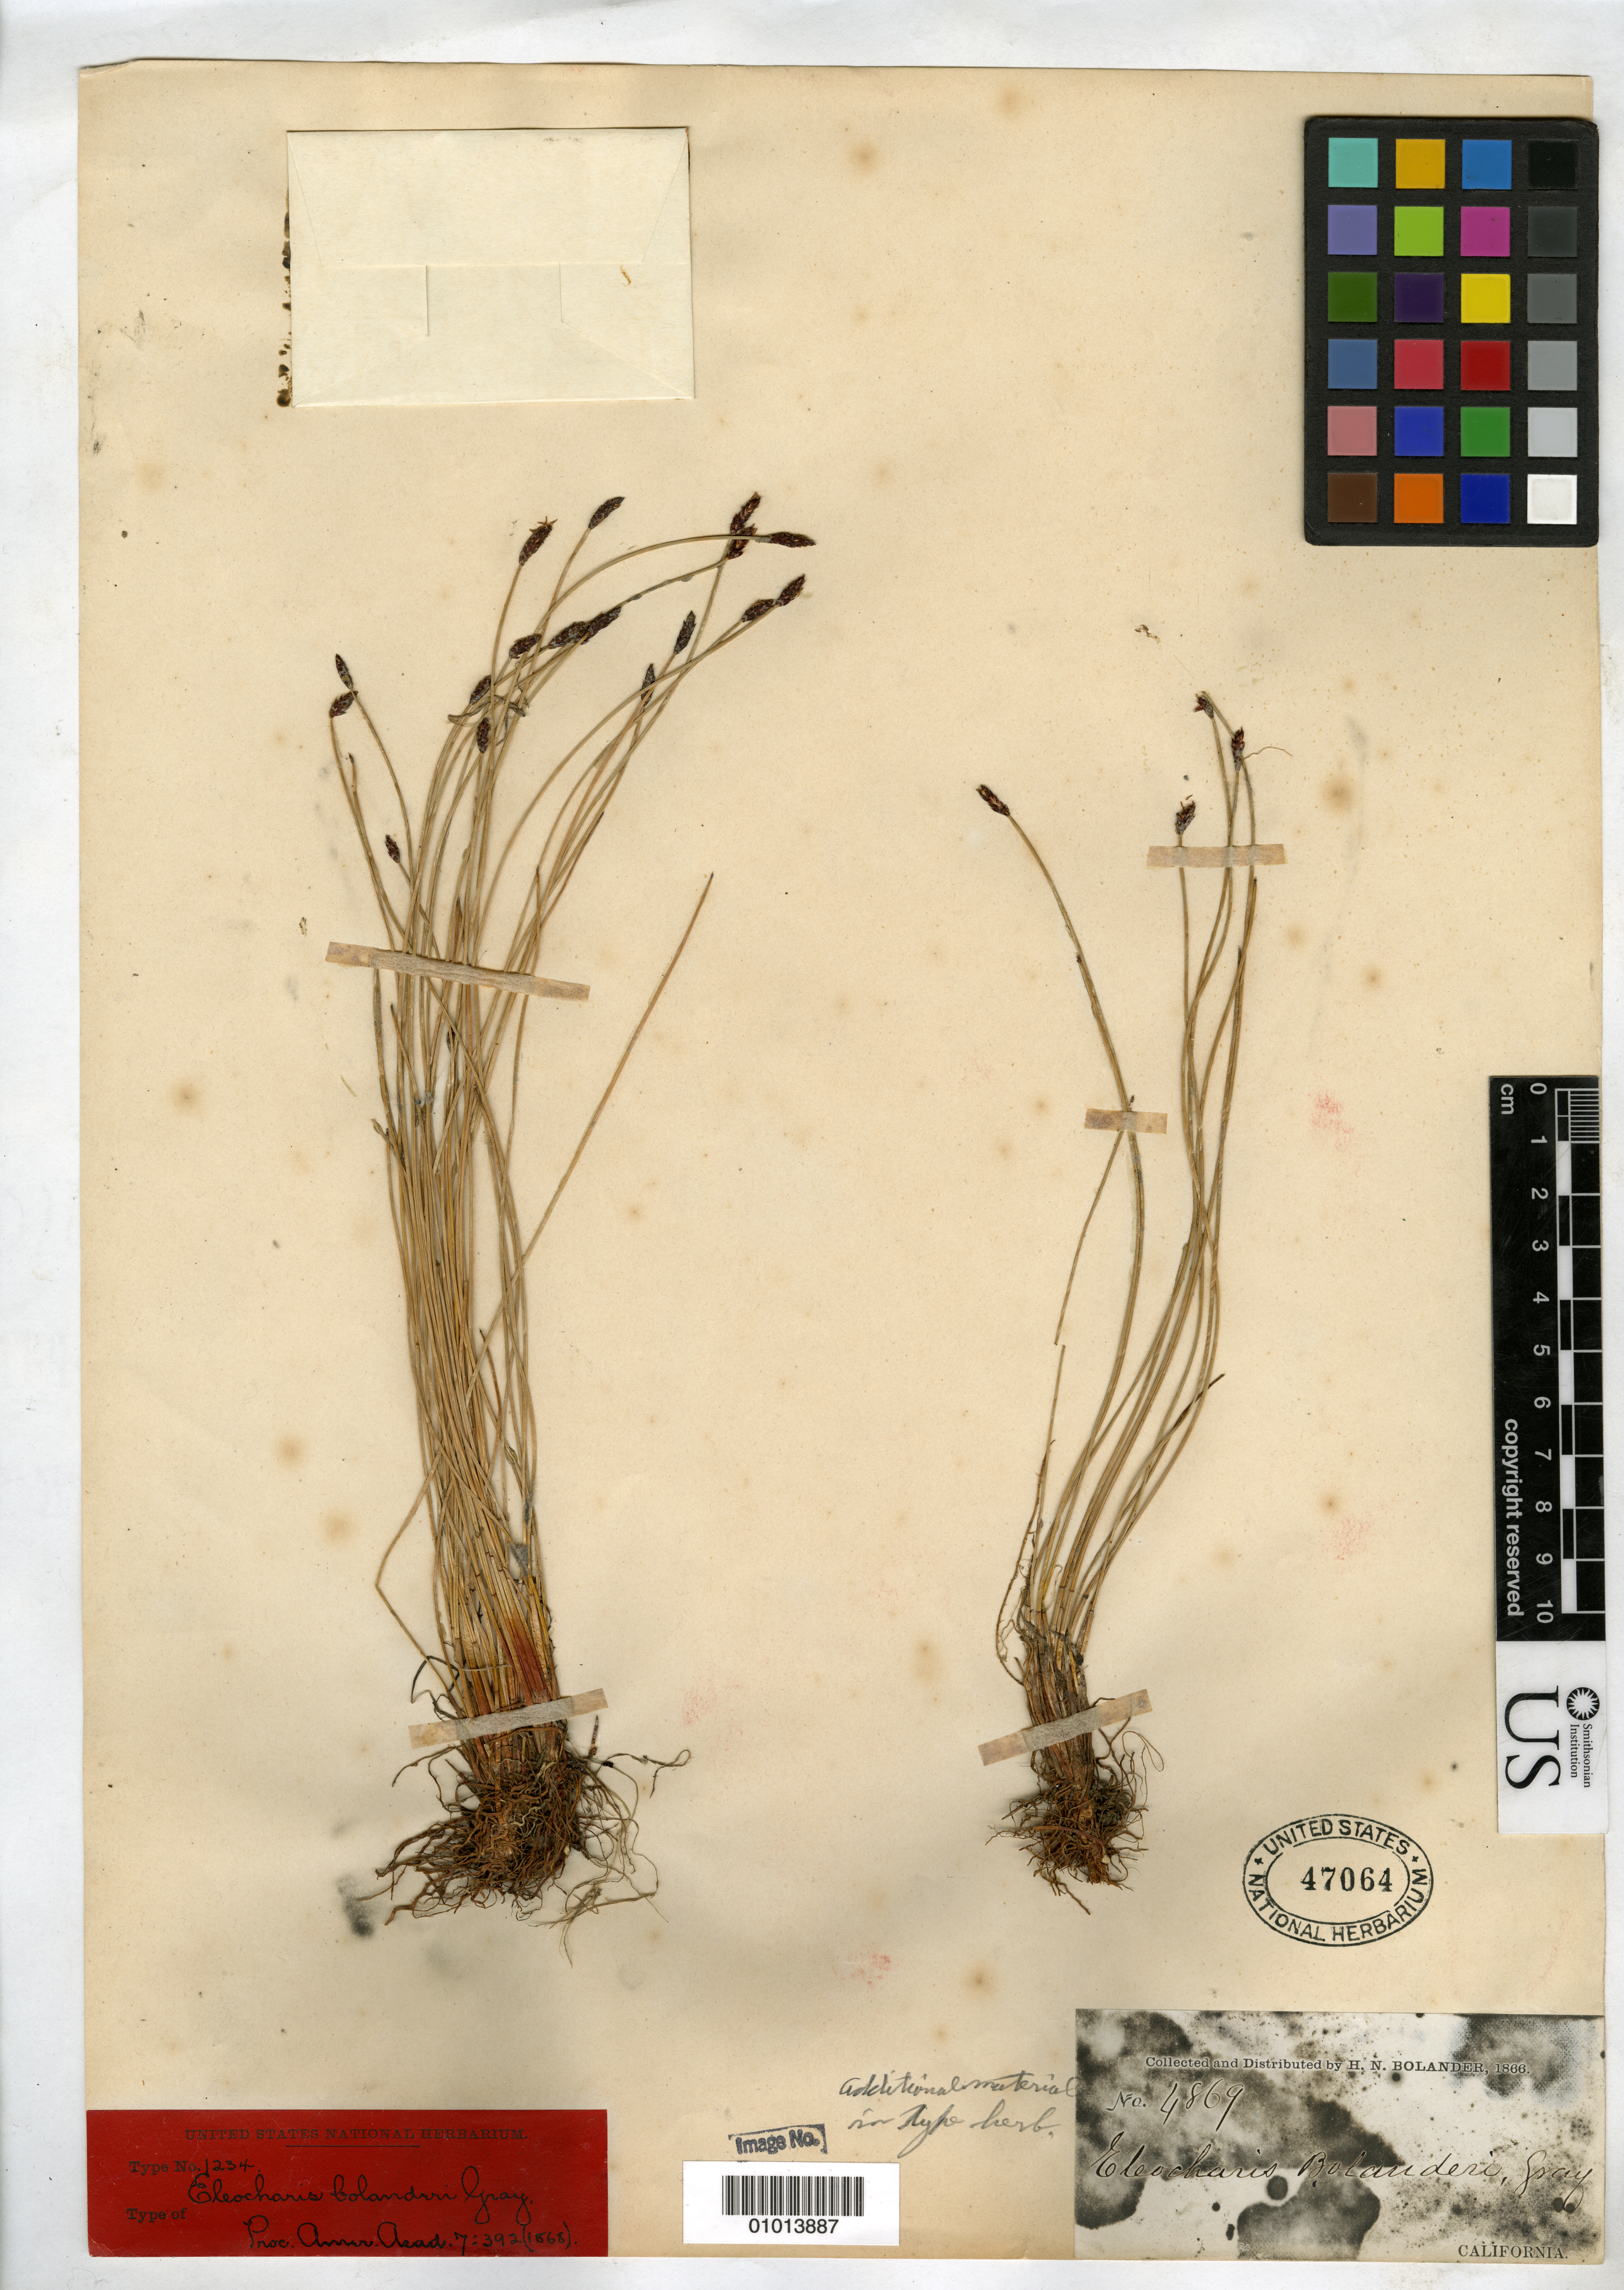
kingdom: Plantae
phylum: Tracheophyta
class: Liliopsida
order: Poales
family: Cyperaceae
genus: Eleocharis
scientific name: Eleocharis bolanderi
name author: A. Gray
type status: Isotype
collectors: H. Bolander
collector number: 4869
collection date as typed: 1866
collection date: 1866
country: United States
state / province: California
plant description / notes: No collection number or date cited in protologue.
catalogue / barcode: US 47064